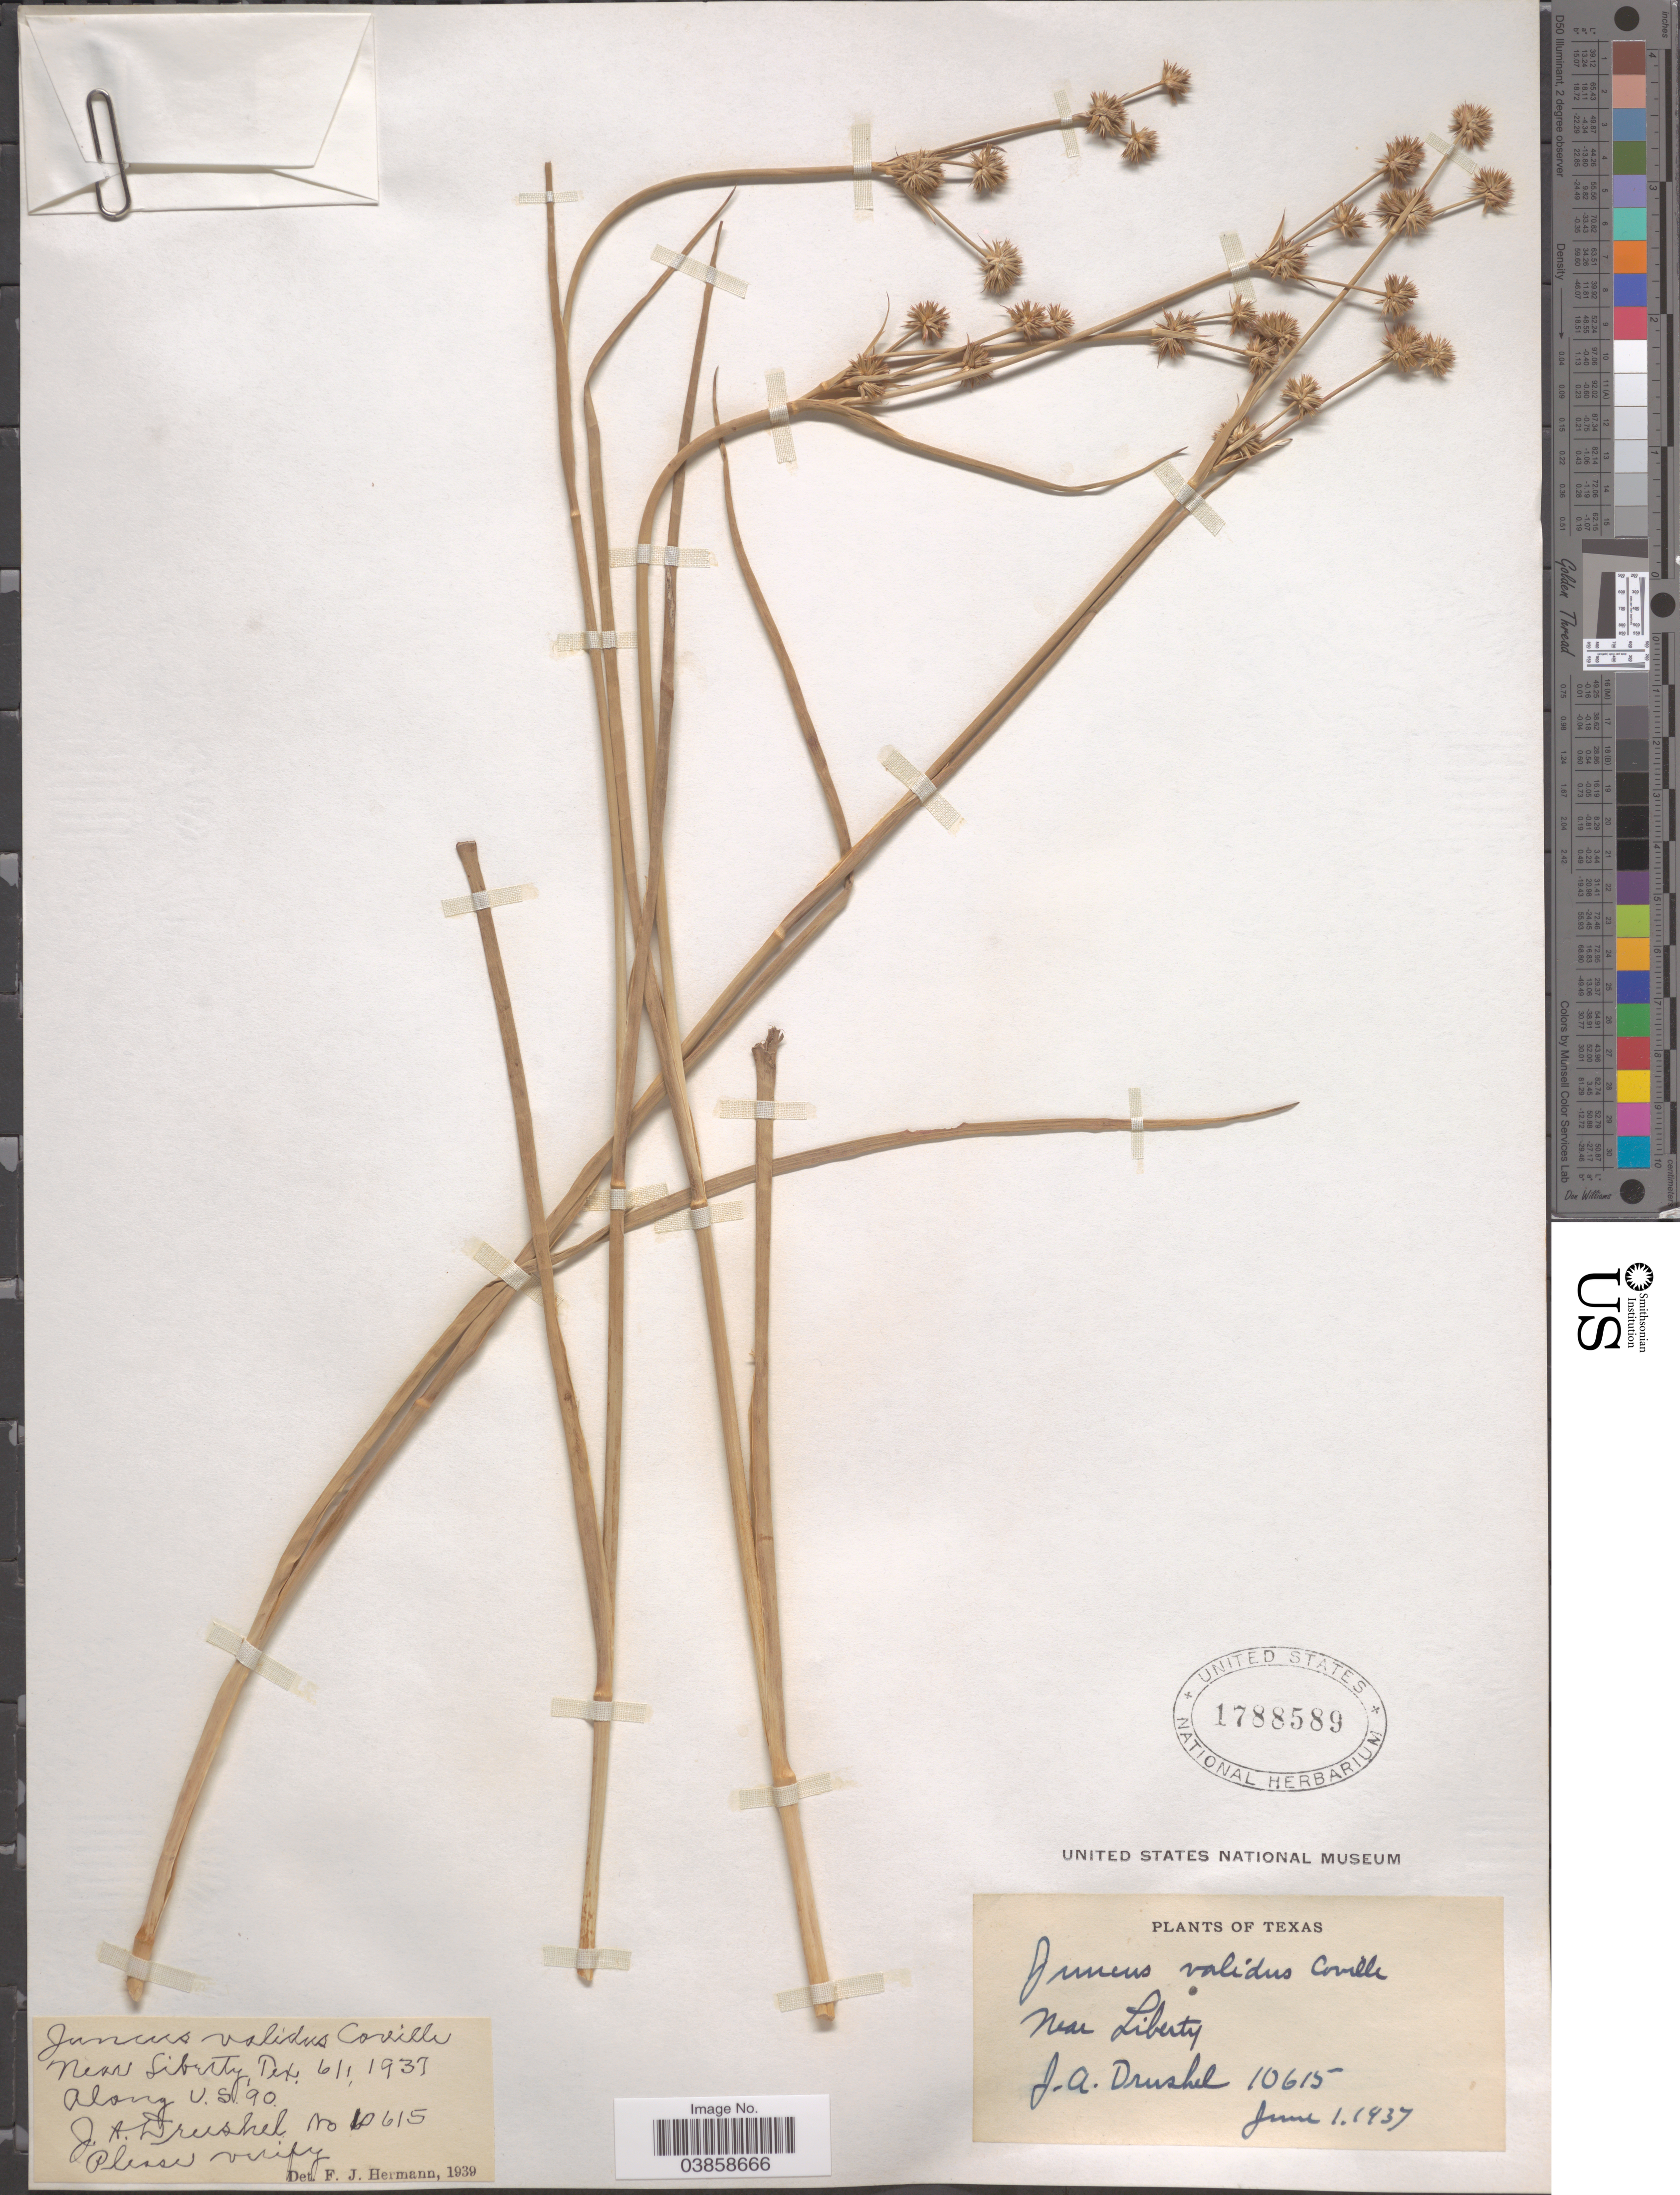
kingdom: Plantae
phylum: Tracheophyta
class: Liliopsida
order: Poales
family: Juncaceae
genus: Juncus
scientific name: Juncus validus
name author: Coville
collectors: J. A. Drushel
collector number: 10615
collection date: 1937-06-01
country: United States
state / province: Texas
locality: Near Liberty.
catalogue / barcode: US 1788589